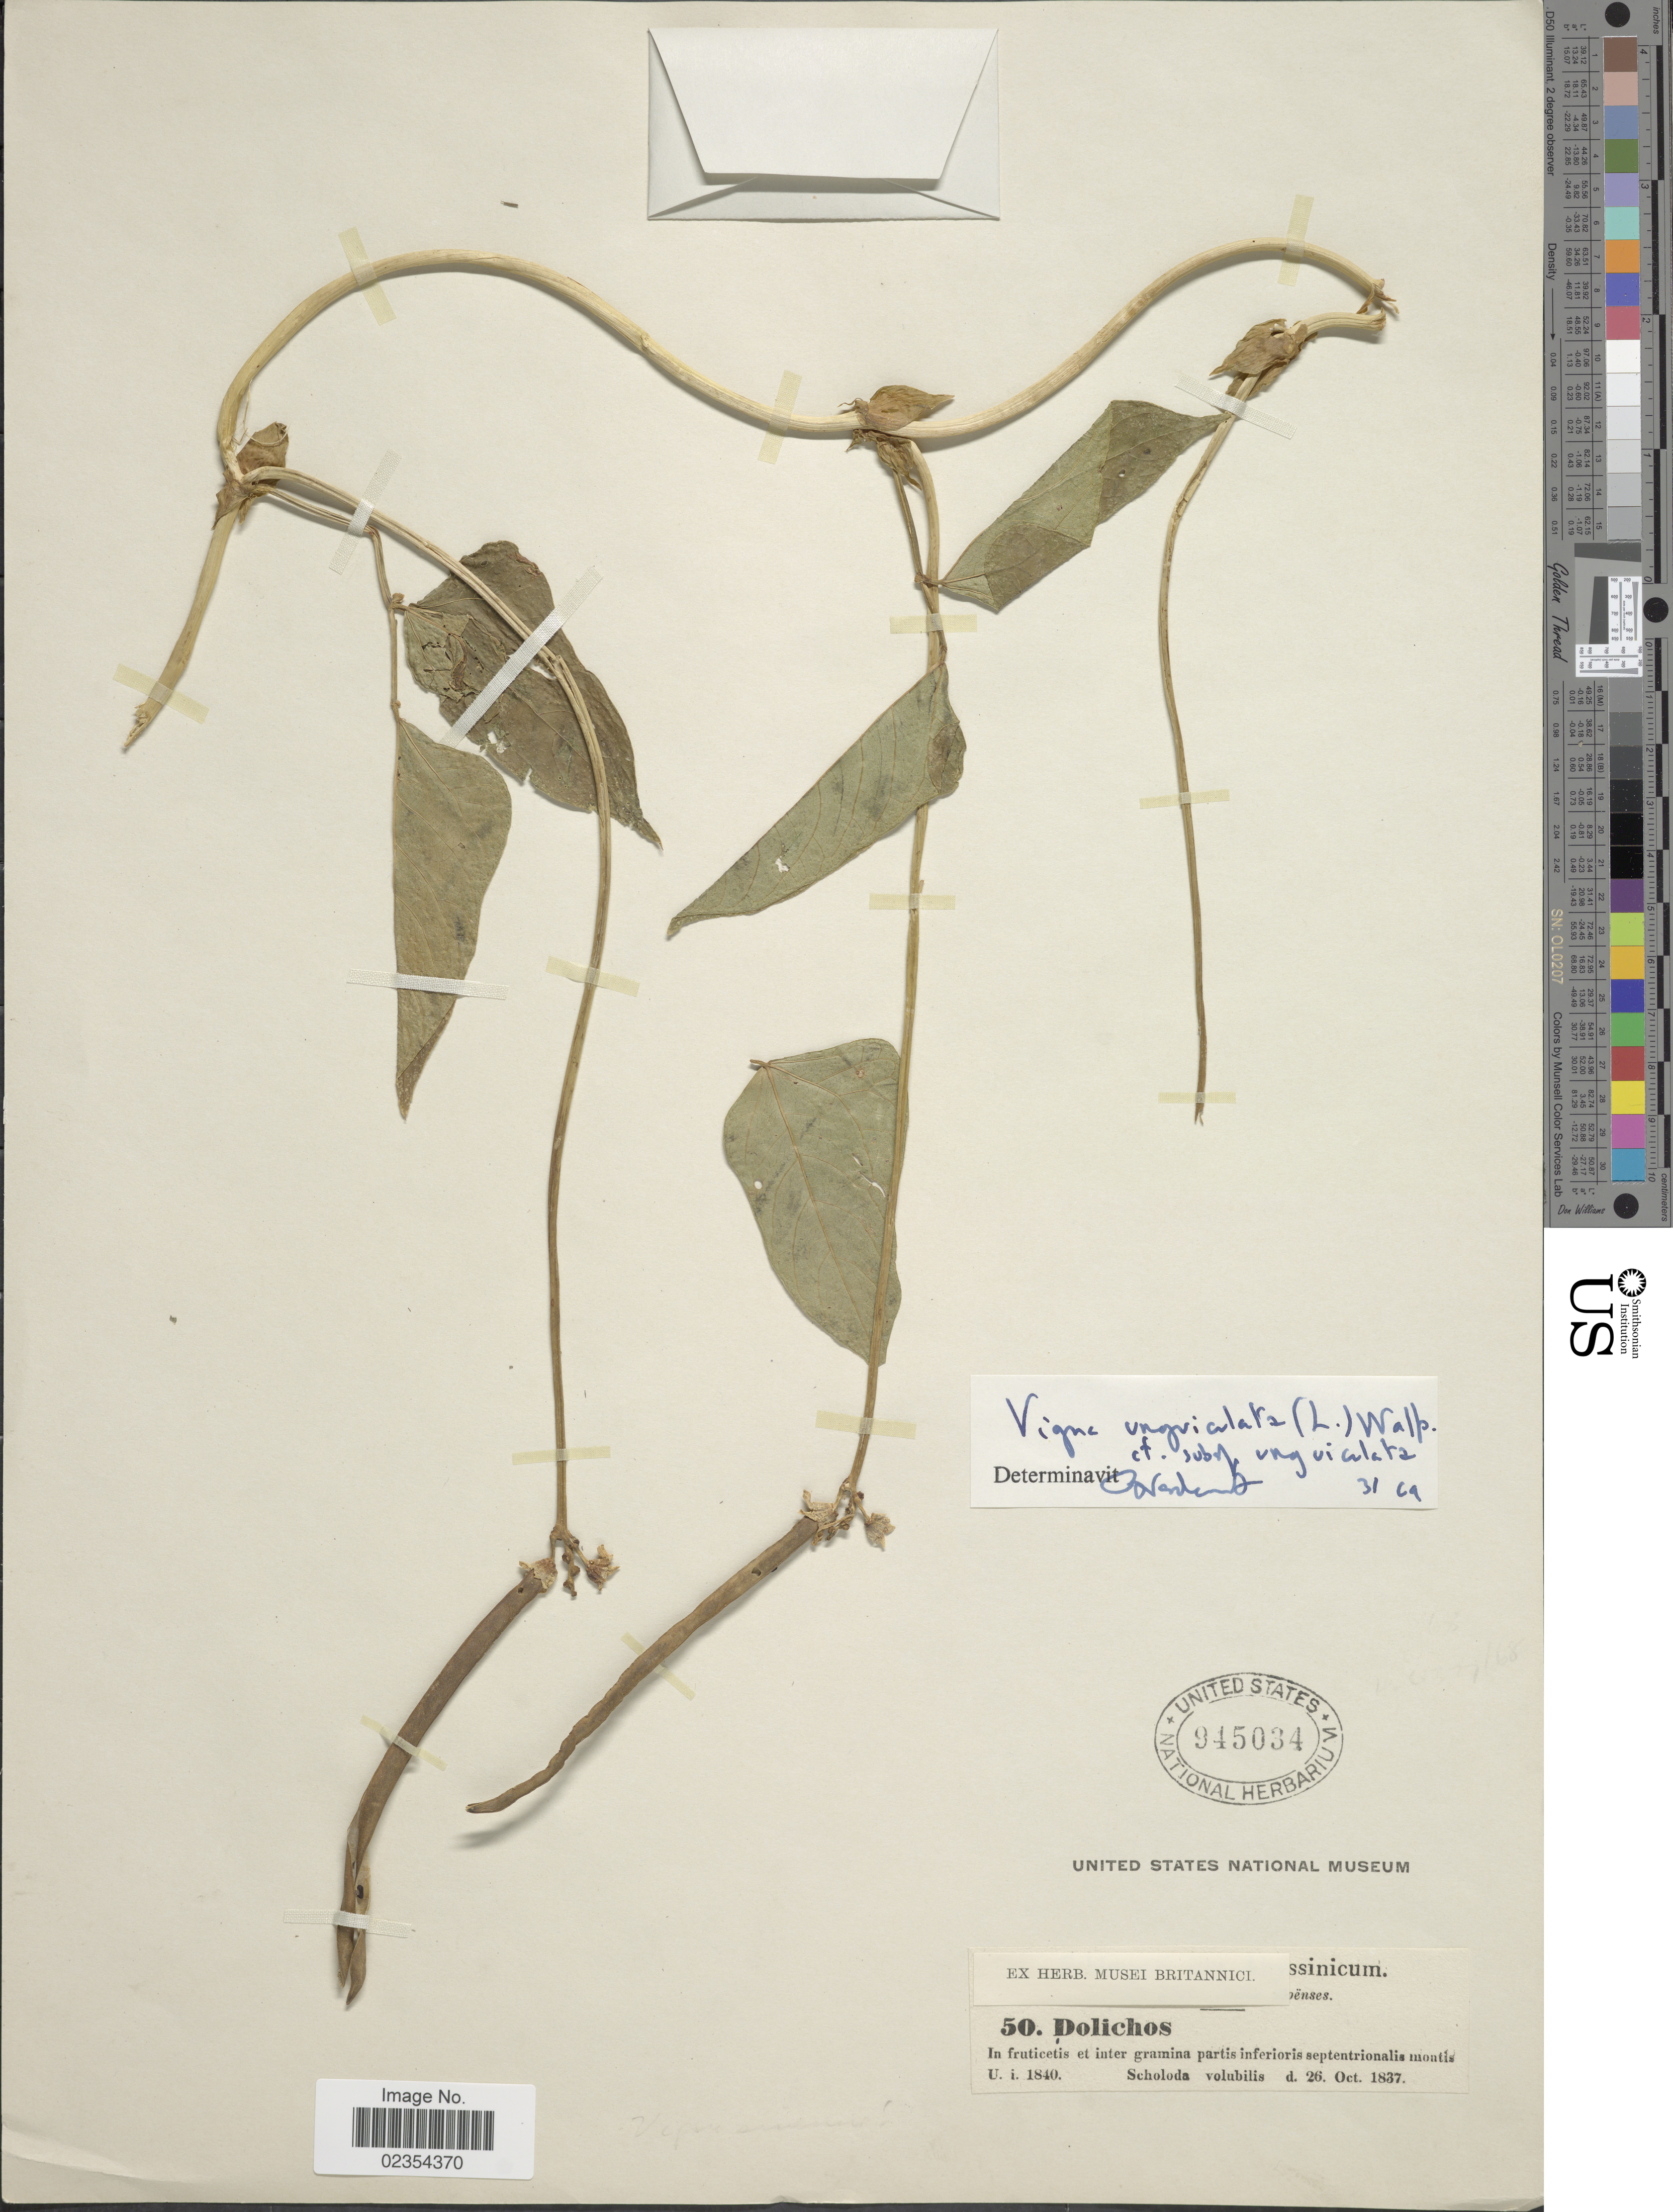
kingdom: Plantae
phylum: Tracheophyta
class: Magnoliopsida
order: Fabales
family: Fabaceae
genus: Vigna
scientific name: Vigna unguiculata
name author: (L.) Walp.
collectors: ex herb. Musei Britannici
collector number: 50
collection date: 1837-10-26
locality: In fruticetis et inter gramina partis inferioris septentrionalis montis Scholoda volubilis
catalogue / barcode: US 945034